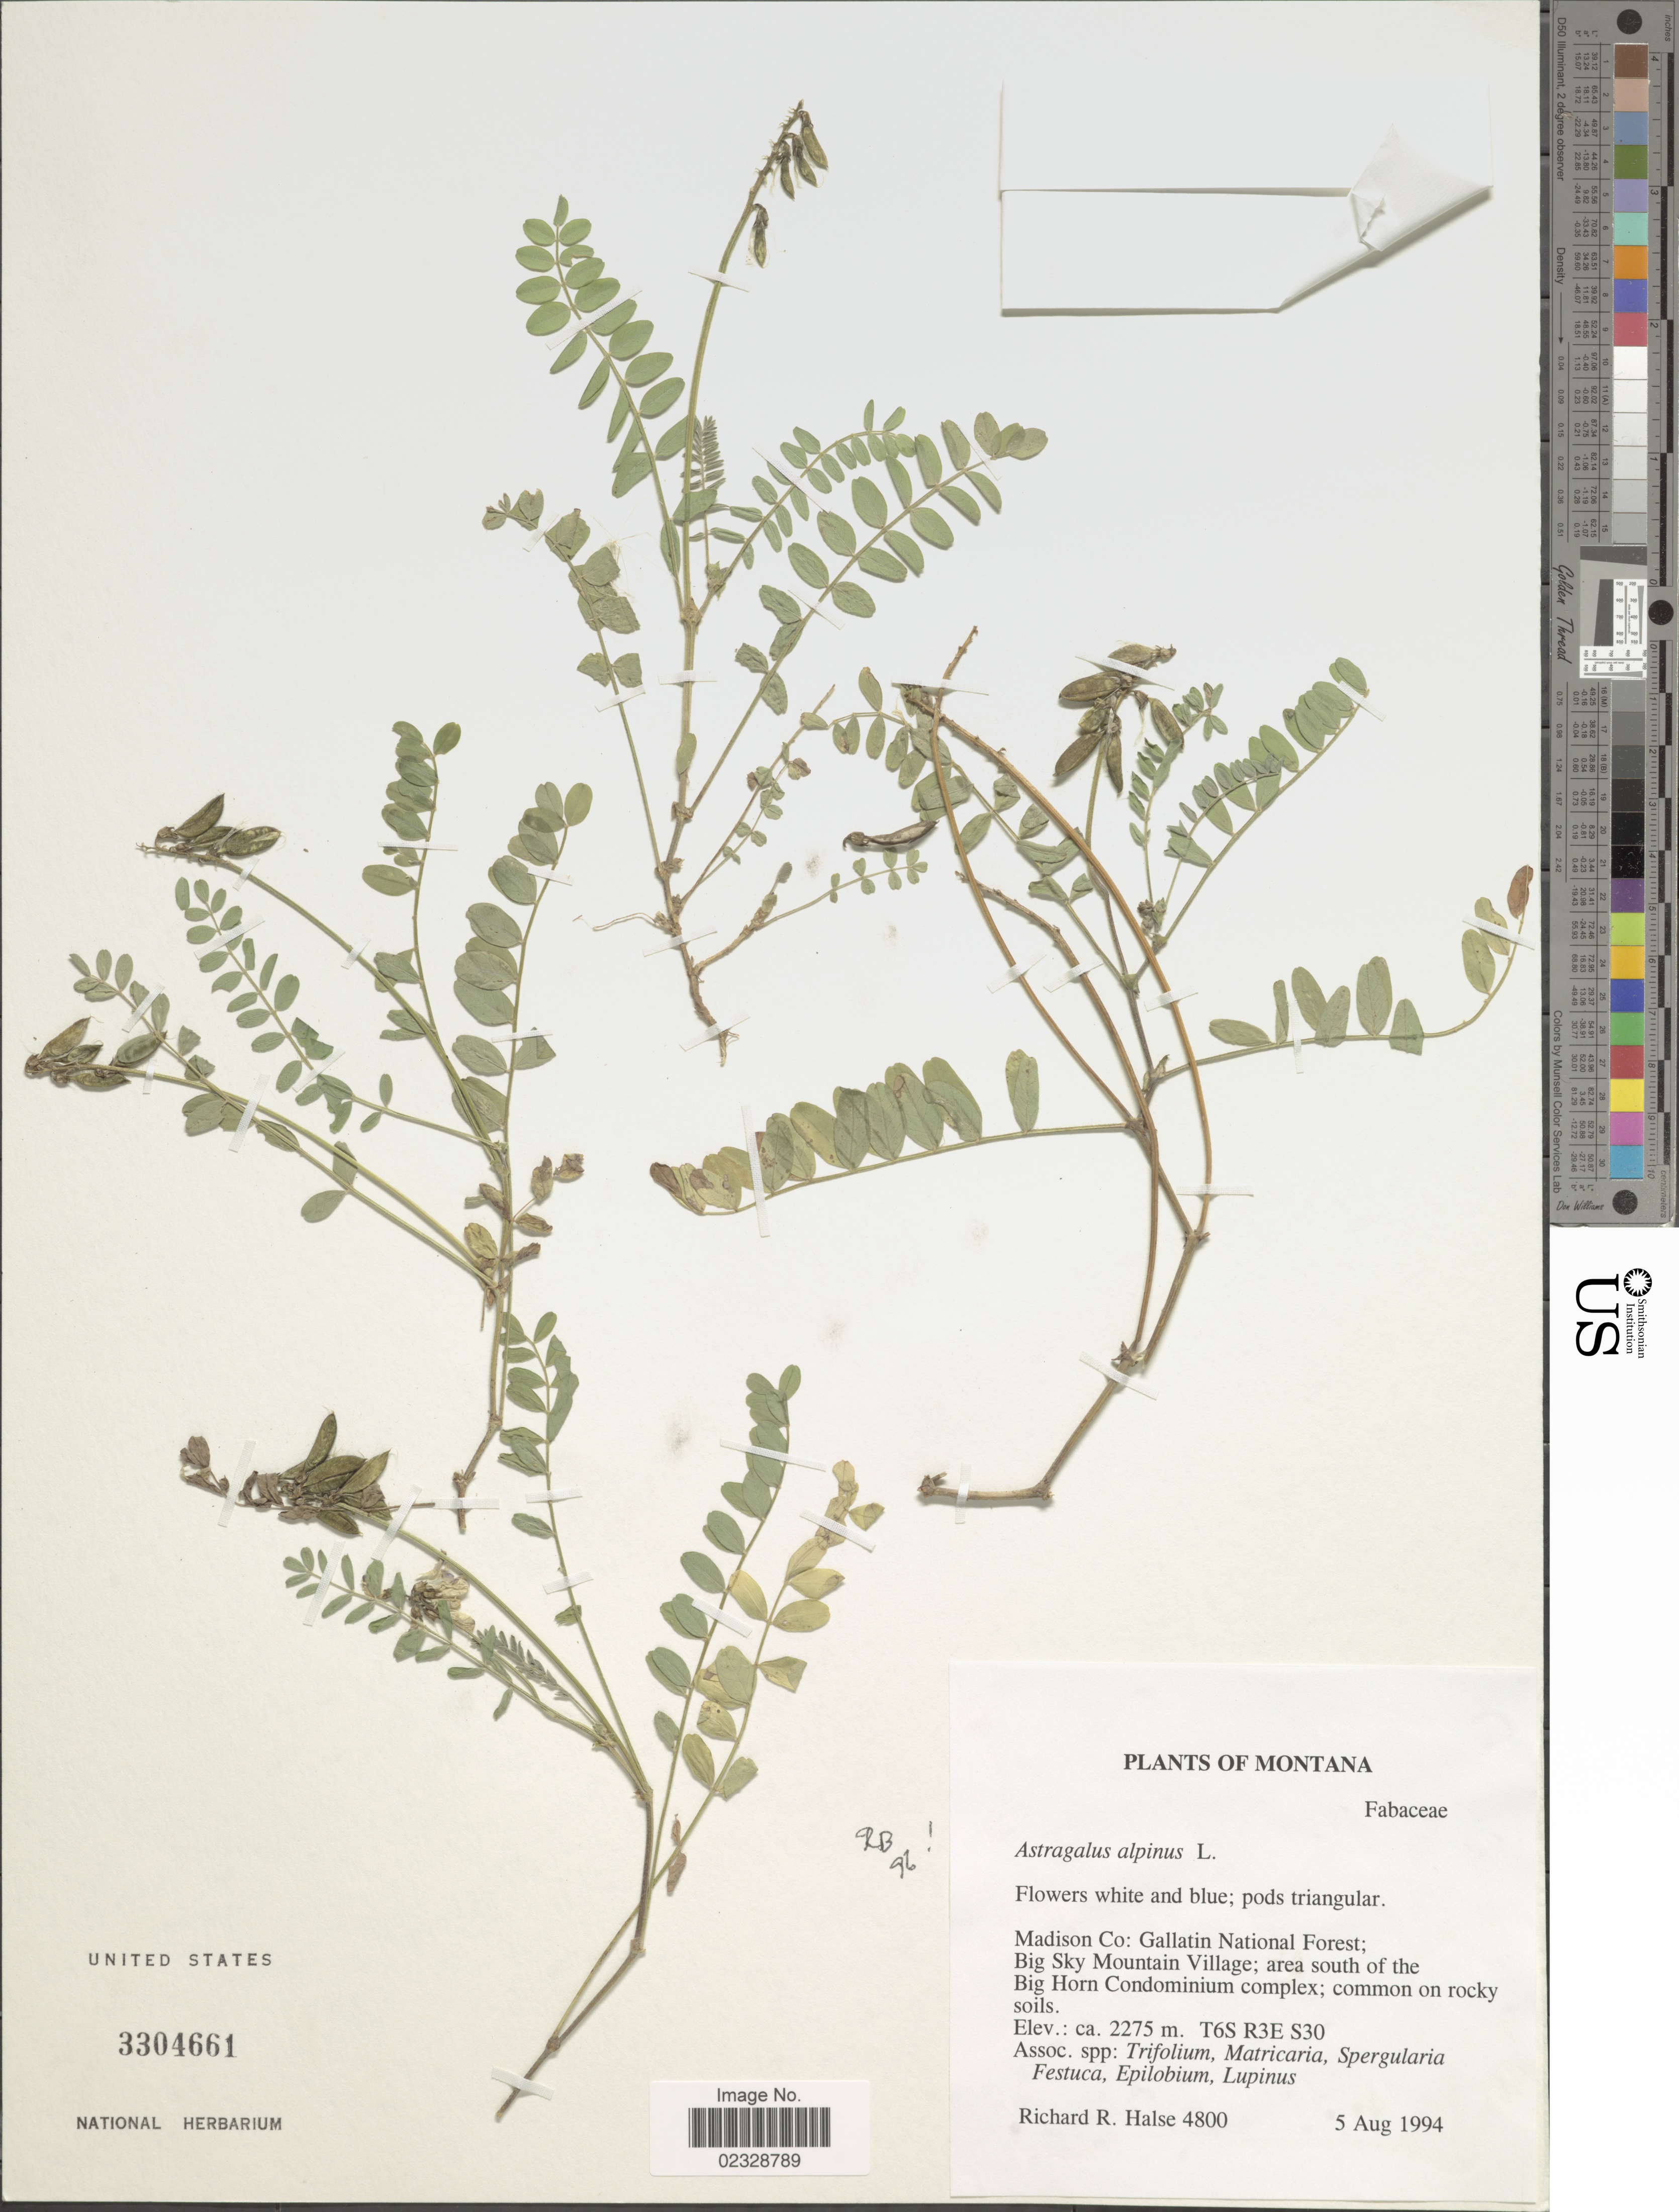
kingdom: Plantae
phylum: Tracheophyta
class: Magnoliopsida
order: Fabales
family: Fabaceae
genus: Astragalus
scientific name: Astragalus alpinus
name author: L.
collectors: R. Halse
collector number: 4800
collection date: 1994-08-05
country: United States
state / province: Montana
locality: Madison Co., Gallatin National Forest, Big Sky Mountain Village, area south of the Big Horn Condominium complex, T6S, R3E, S30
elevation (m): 2275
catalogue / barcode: US 3304661